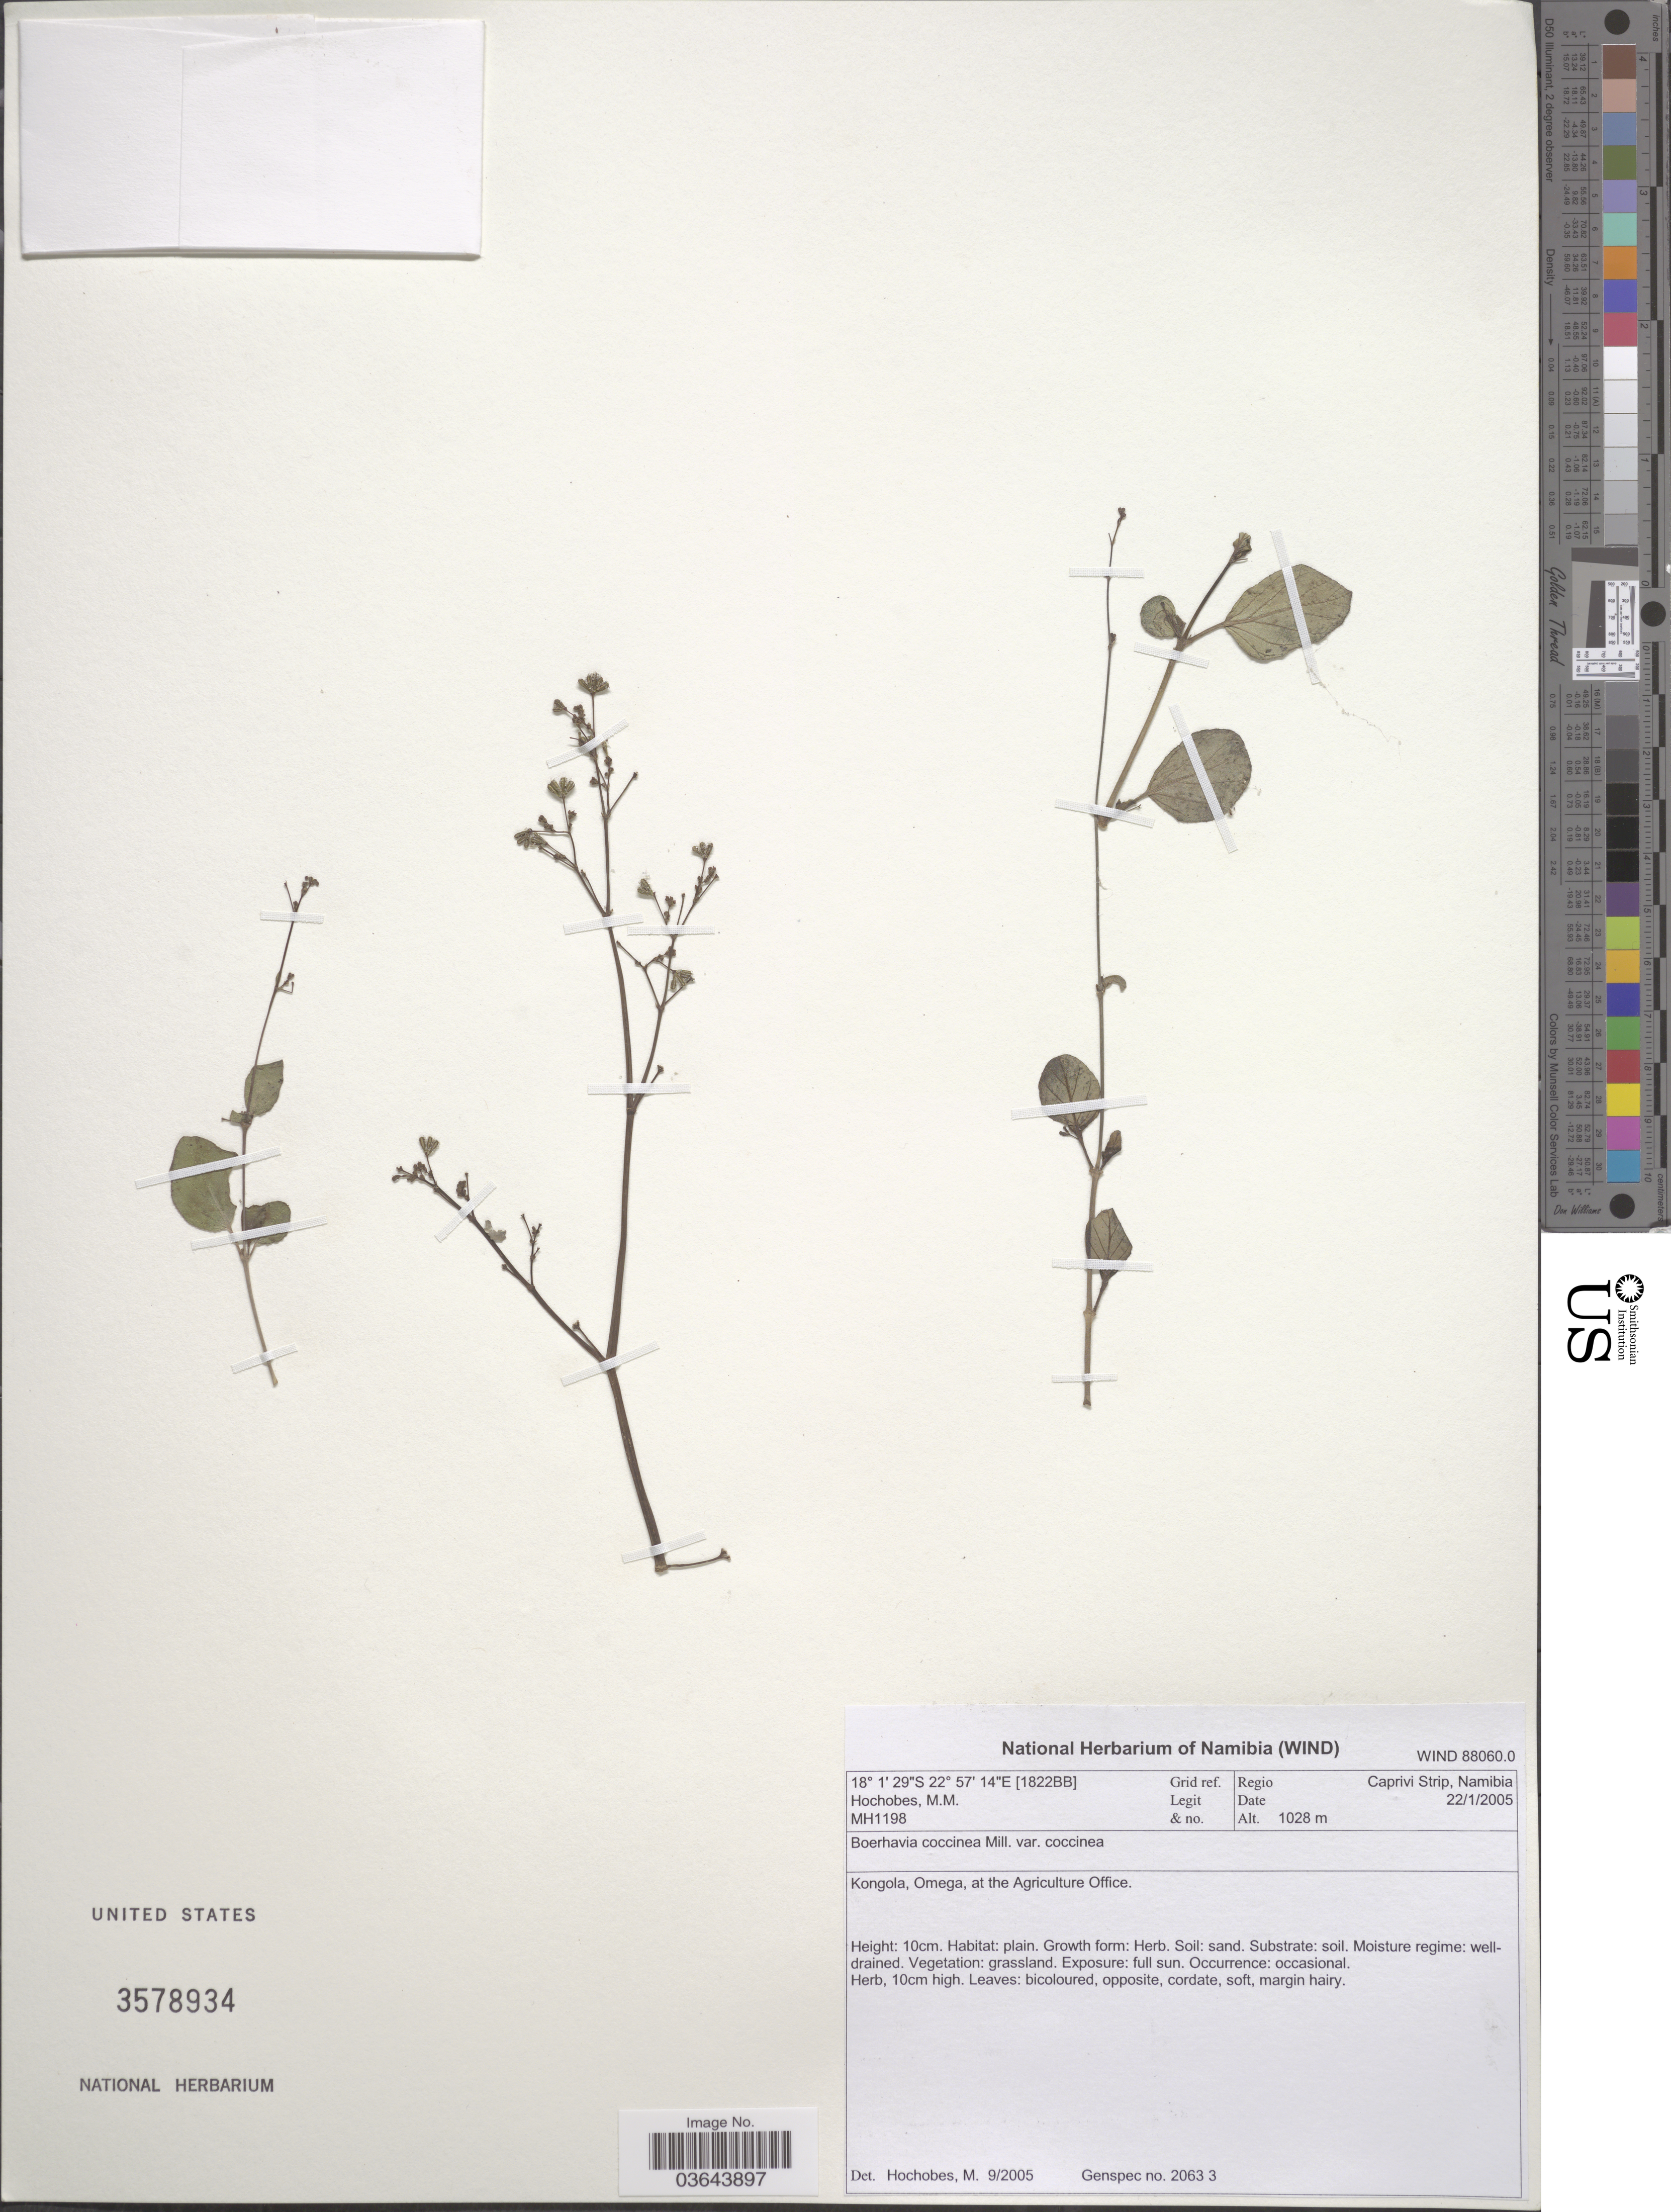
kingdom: Plantae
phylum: Tracheophyta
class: Magnoliopsida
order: Caryophyllales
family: Nyctaginaceae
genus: Boerhavia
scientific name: Boerhavia diffusa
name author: L.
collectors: M. Hochobes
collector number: MH1198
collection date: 2005-01-22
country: Namibia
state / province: Caprivi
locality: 1822BB Grid ref. Regio Caprivi Strip. Kongola, Omega, at the Agricultural Office.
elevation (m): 1028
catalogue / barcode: US 3578934